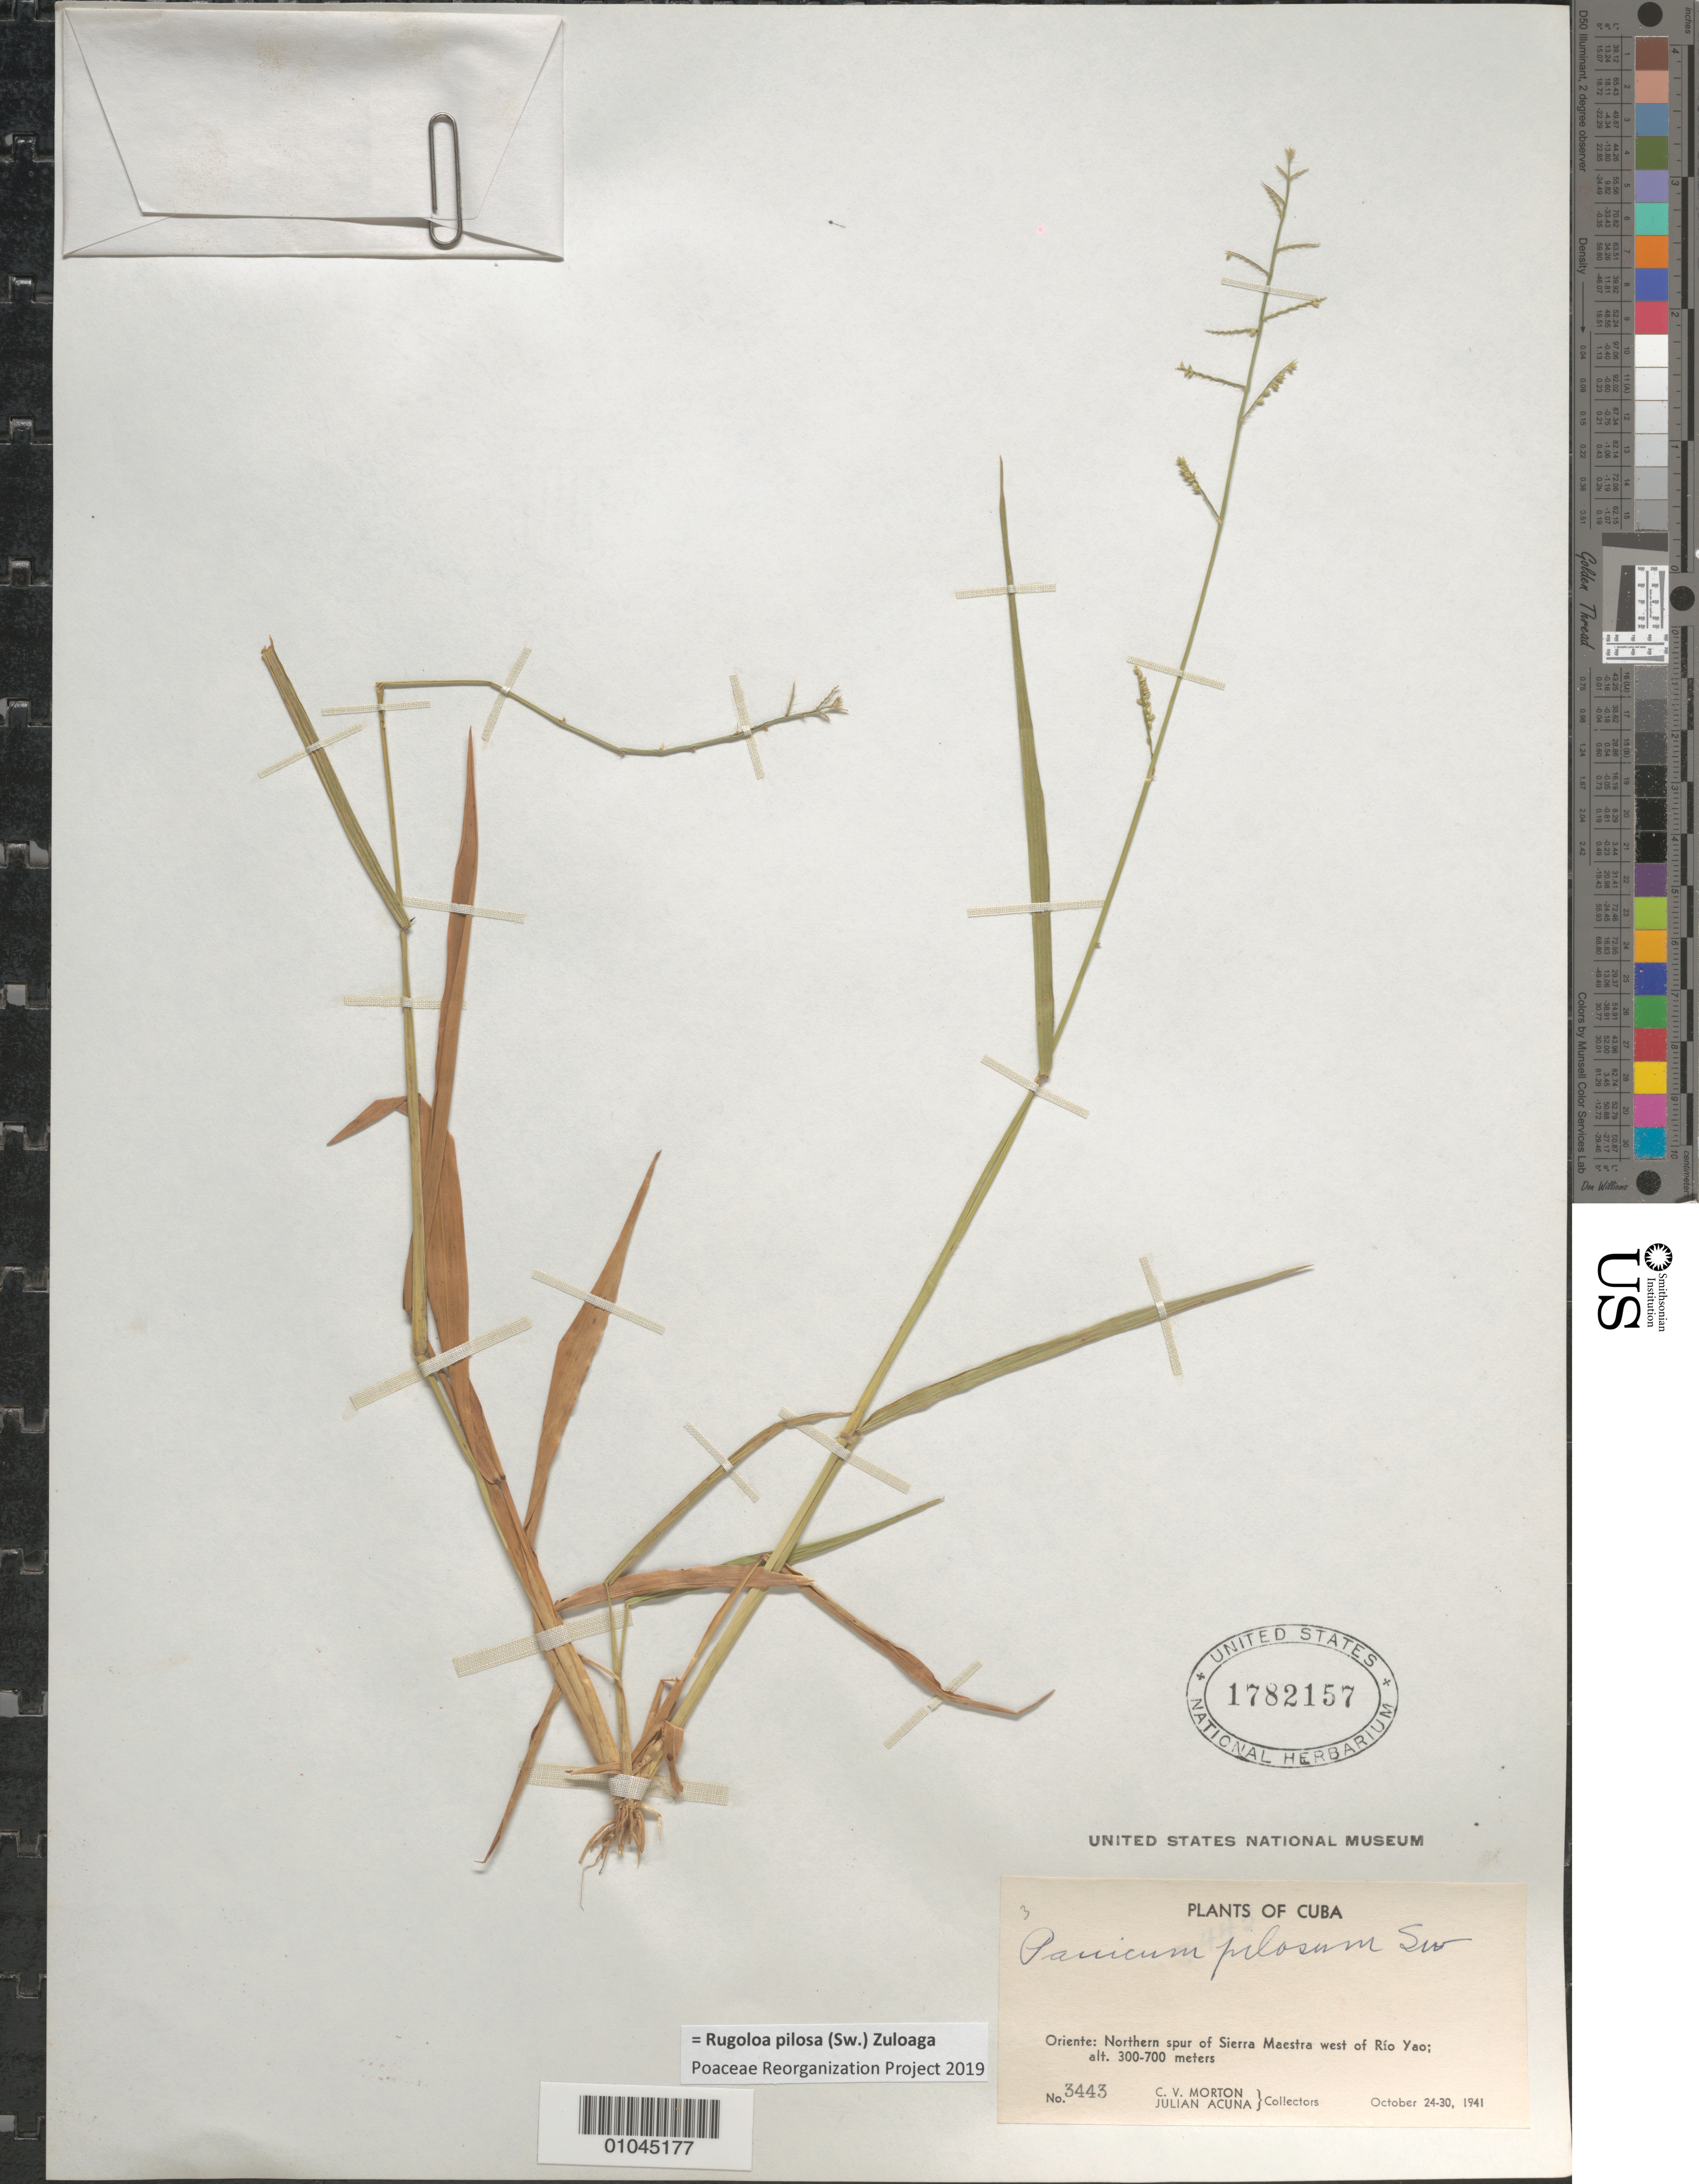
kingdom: Plantae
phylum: Tracheophyta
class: Liliopsida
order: Poales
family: Poaceae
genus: Panicum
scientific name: Panicum pilosum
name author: Sw.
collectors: C. V. Morton & J. Acuña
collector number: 3443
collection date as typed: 24 Oct 1941 to 30 Oct 1941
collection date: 1941-10-24/1941-10-30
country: Cuba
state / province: Oriente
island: Cuba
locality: Northern spur of Sierra Maestra, W of Rio Yao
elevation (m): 300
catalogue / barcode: US 1782157